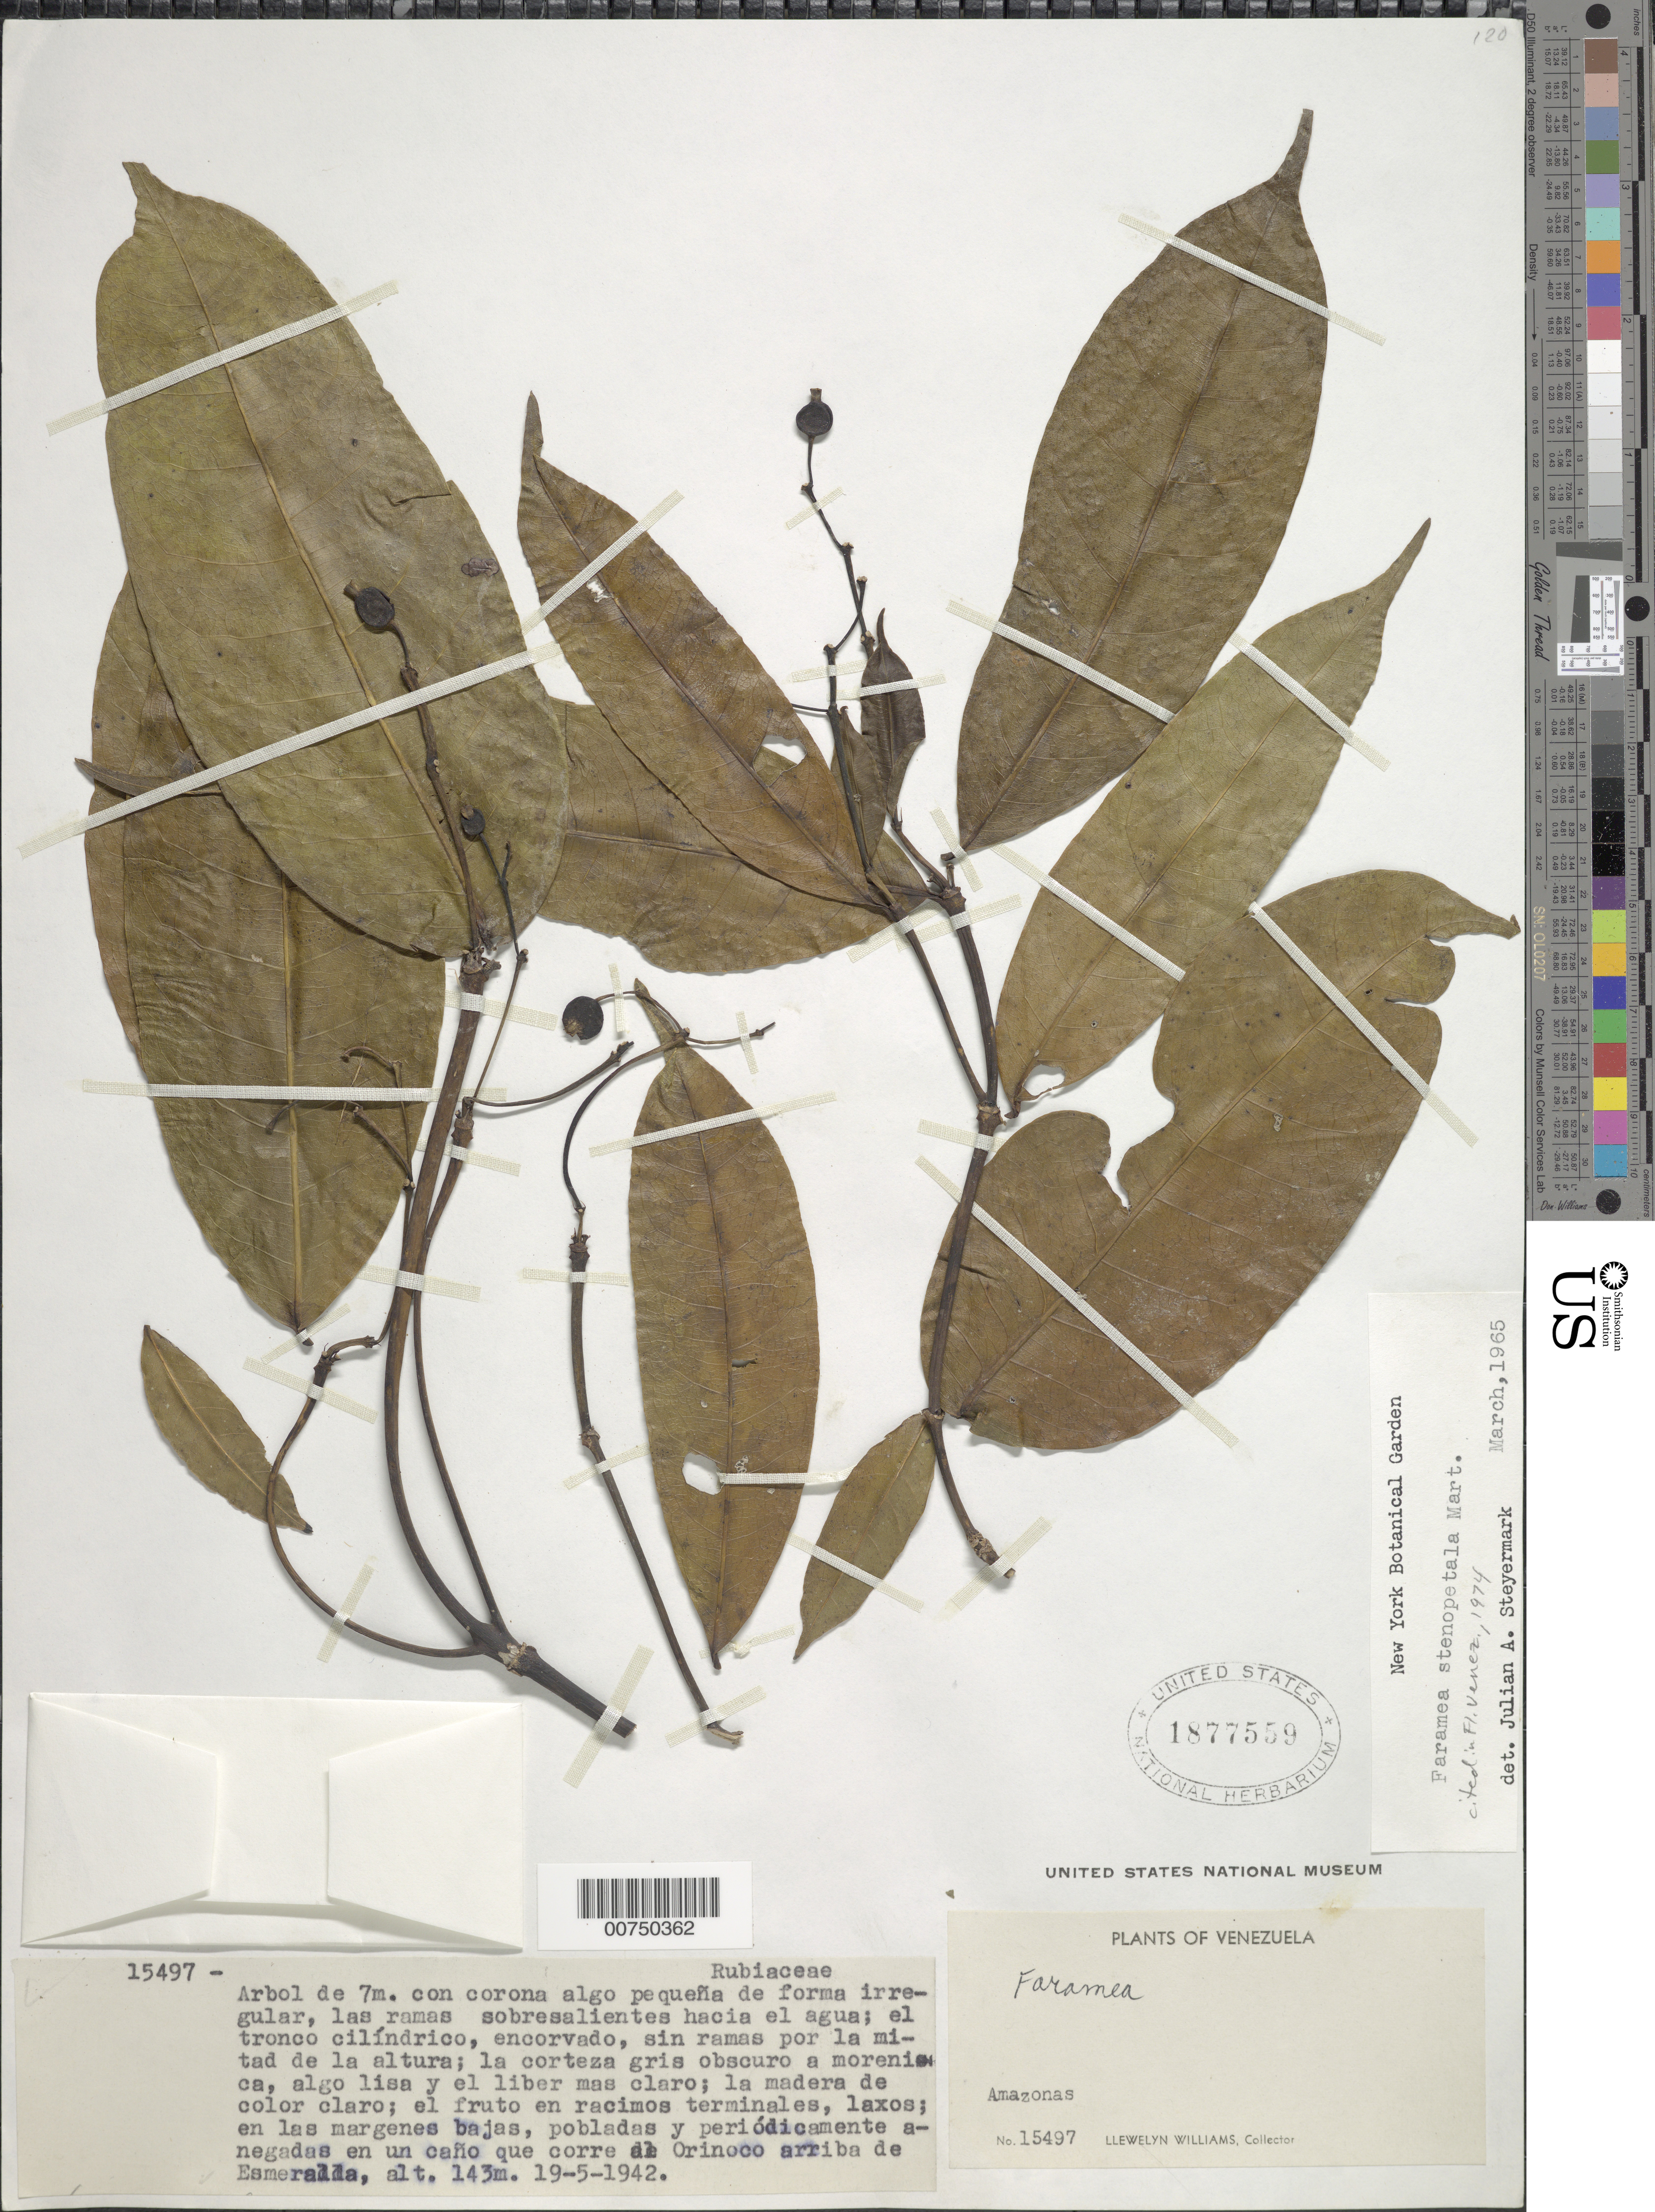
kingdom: Plantae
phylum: Tracheophyta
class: Magnoliopsida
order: Gentianales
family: Rubiaceae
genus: Faramea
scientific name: Faramea stenopetala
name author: Mart.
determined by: Steyermark, Julian A., (VEN)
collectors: Ll. Williams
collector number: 15497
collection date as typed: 19-May-42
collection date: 1942-05-19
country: Venezuela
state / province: Amazonas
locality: Esmeralda, Alto Orinoco; un Caño que corre al Orinoco arriba de Esmeralda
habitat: Margenes bajas, pobladas y periodicamente anegadas en un cano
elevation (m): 143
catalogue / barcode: US 1877559